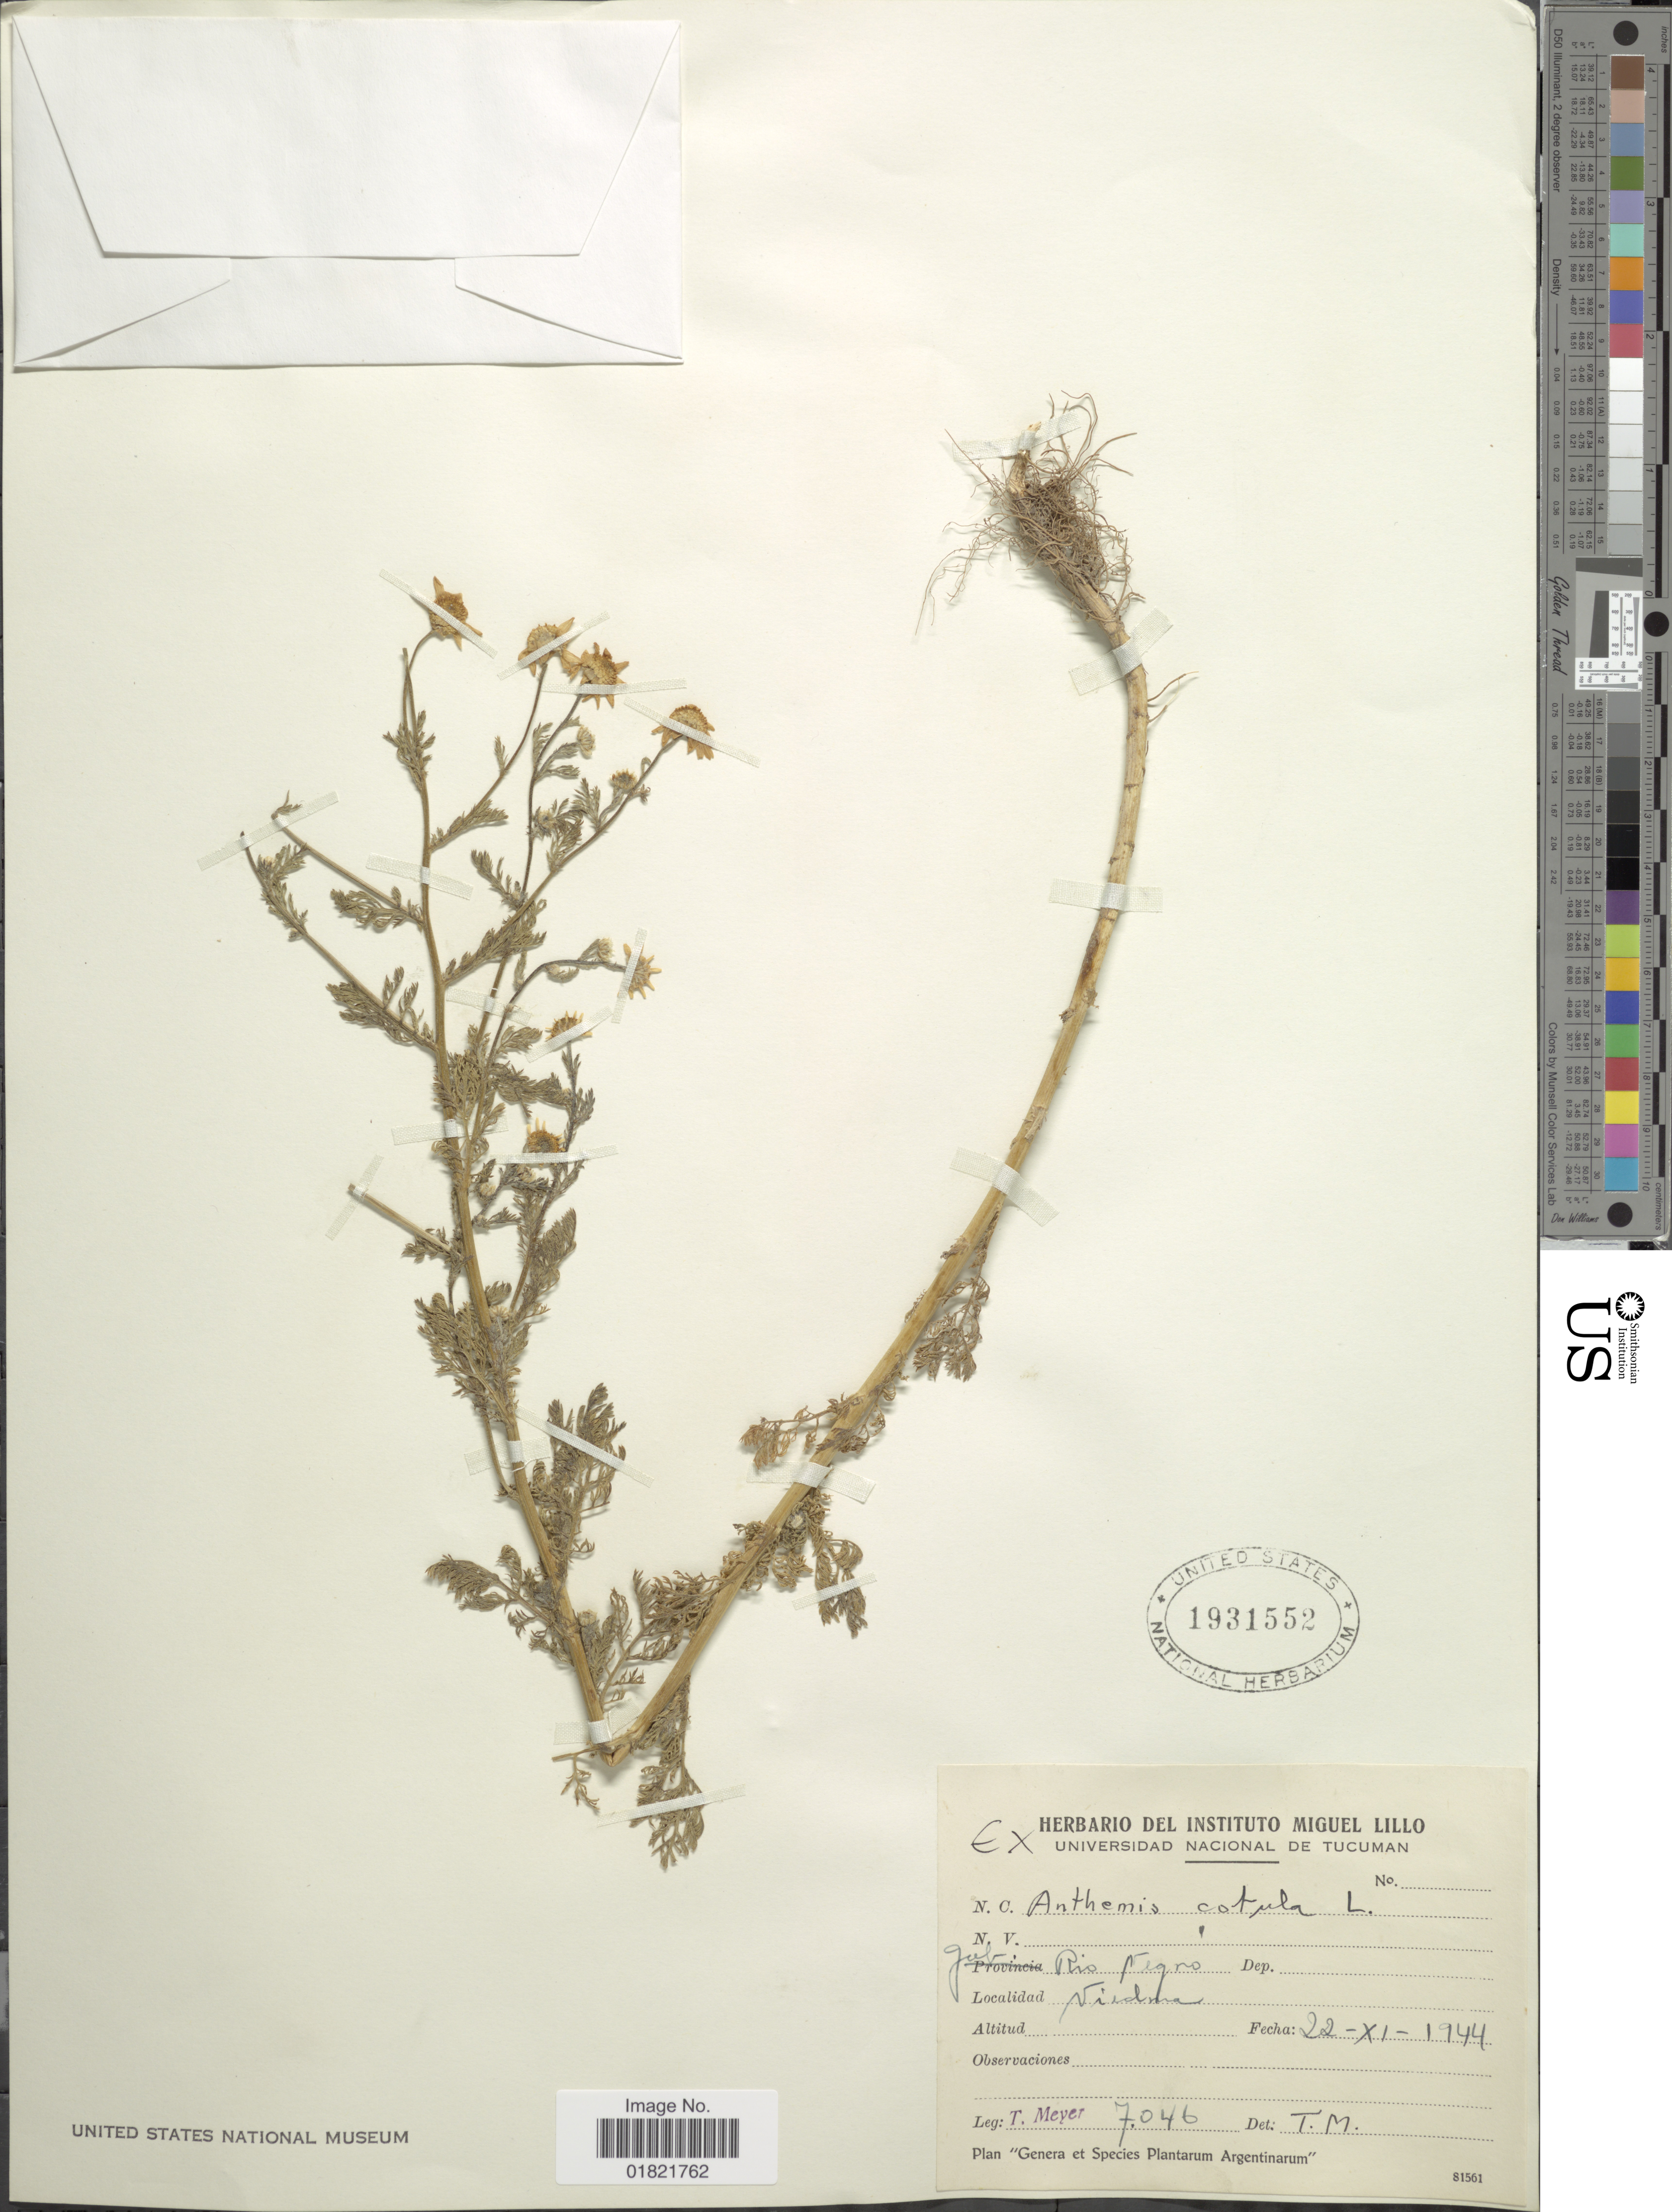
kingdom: Plantae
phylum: Tracheophyta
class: Magnoliopsida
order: Asterales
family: Asteraceae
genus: Anthemis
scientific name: Anthemis cotula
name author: L.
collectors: T. Meyer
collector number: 7046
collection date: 1944-11-22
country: Argentina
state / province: Rio Negro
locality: Viedma.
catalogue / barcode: US 1931552